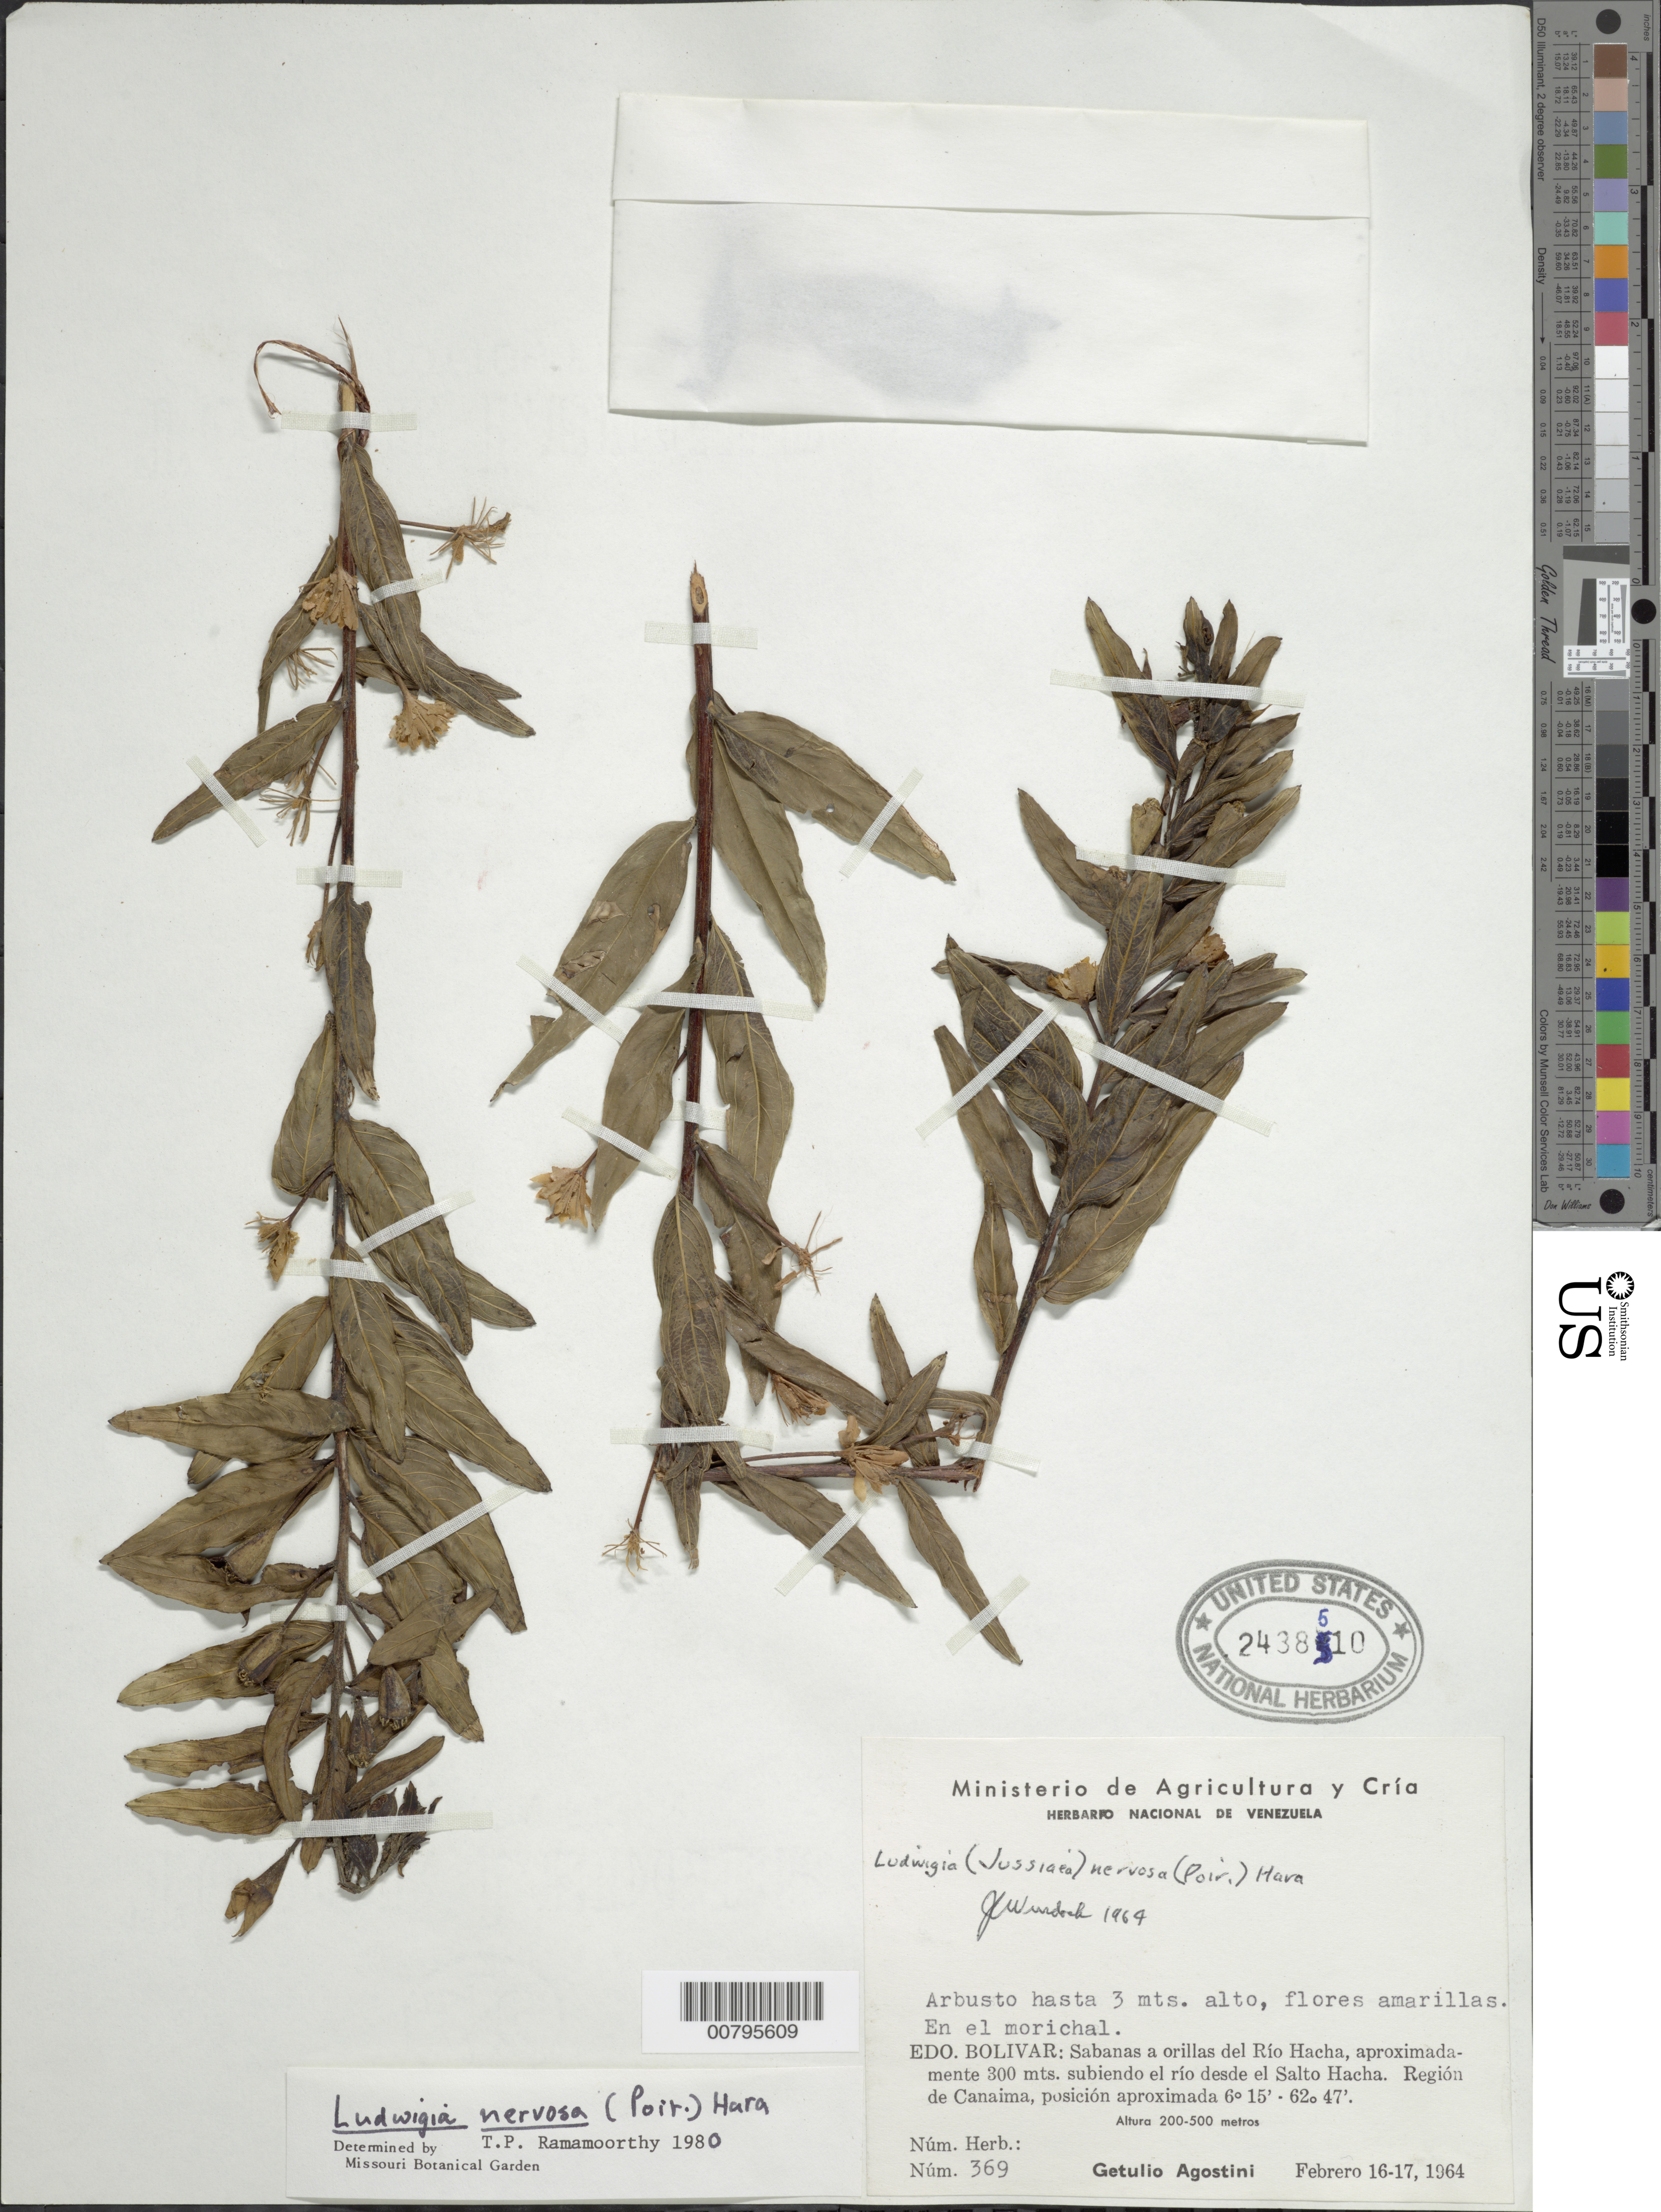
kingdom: Plantae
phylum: Tracheophyta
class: Magnoliopsida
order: Myrtales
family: Onagraceae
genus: Ludwigia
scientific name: Ludwigia nervosa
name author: (Poir.) H. Hara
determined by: Ramamoorthy, T. P.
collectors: G. Agostini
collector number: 369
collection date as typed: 16-Feb-64 to 17-Feb-64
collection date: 1964-02-16/1964-02-17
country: Venezuela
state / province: Bolívar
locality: Río Hacha, 300 m subiendo el río desde el Salto Hacha, region de Canaima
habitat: Morichal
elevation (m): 200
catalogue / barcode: US 2438510